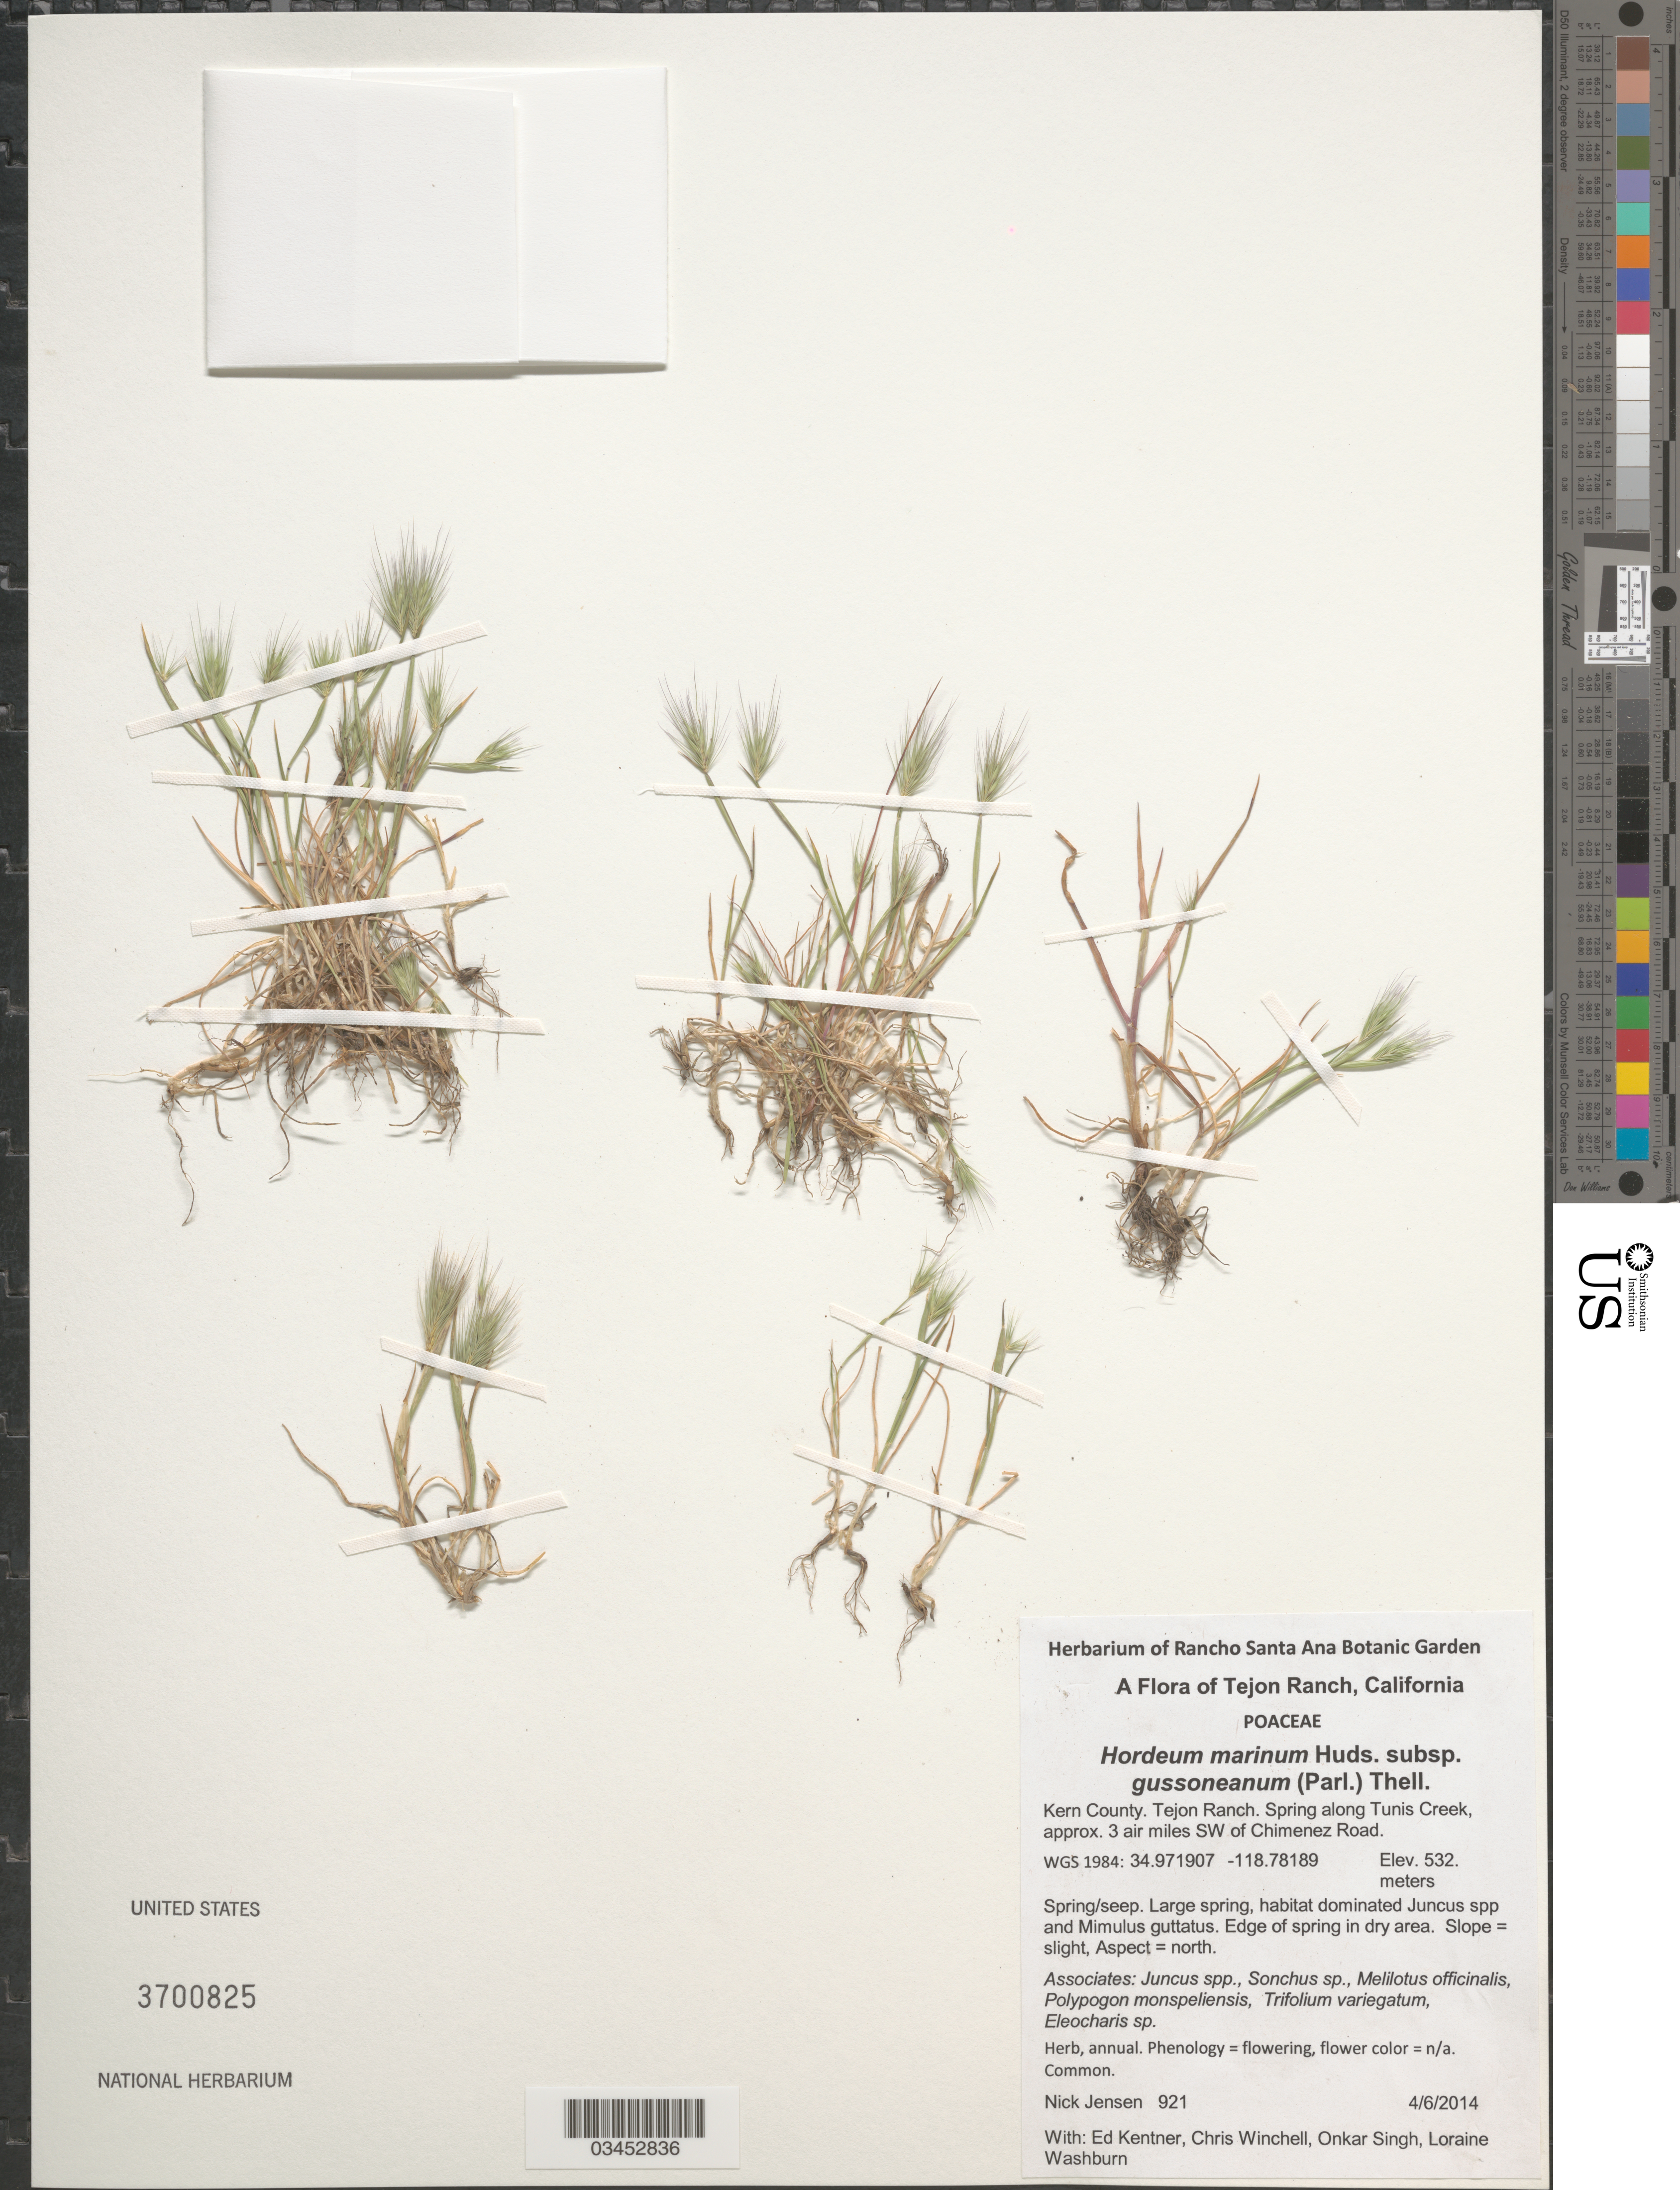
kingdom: Plantae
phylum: Tracheophyta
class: Liliopsida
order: Poales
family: Poaceae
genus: Hordeum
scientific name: Hordeum marinum subsp. gussoneanum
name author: (Parl.) Thell.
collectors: N. Jensen, E. Kentner, C. Winchell, O. Singh & L. Washburn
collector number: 921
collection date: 2014-04-06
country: United States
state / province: California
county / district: Kern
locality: Tejon Ranch. Kern County. Tejon Ranch. Spring along Tunis Creek, approx. 3 air miles SW of Chimenez Road. WGS 1984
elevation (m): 532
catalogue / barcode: US 3700825